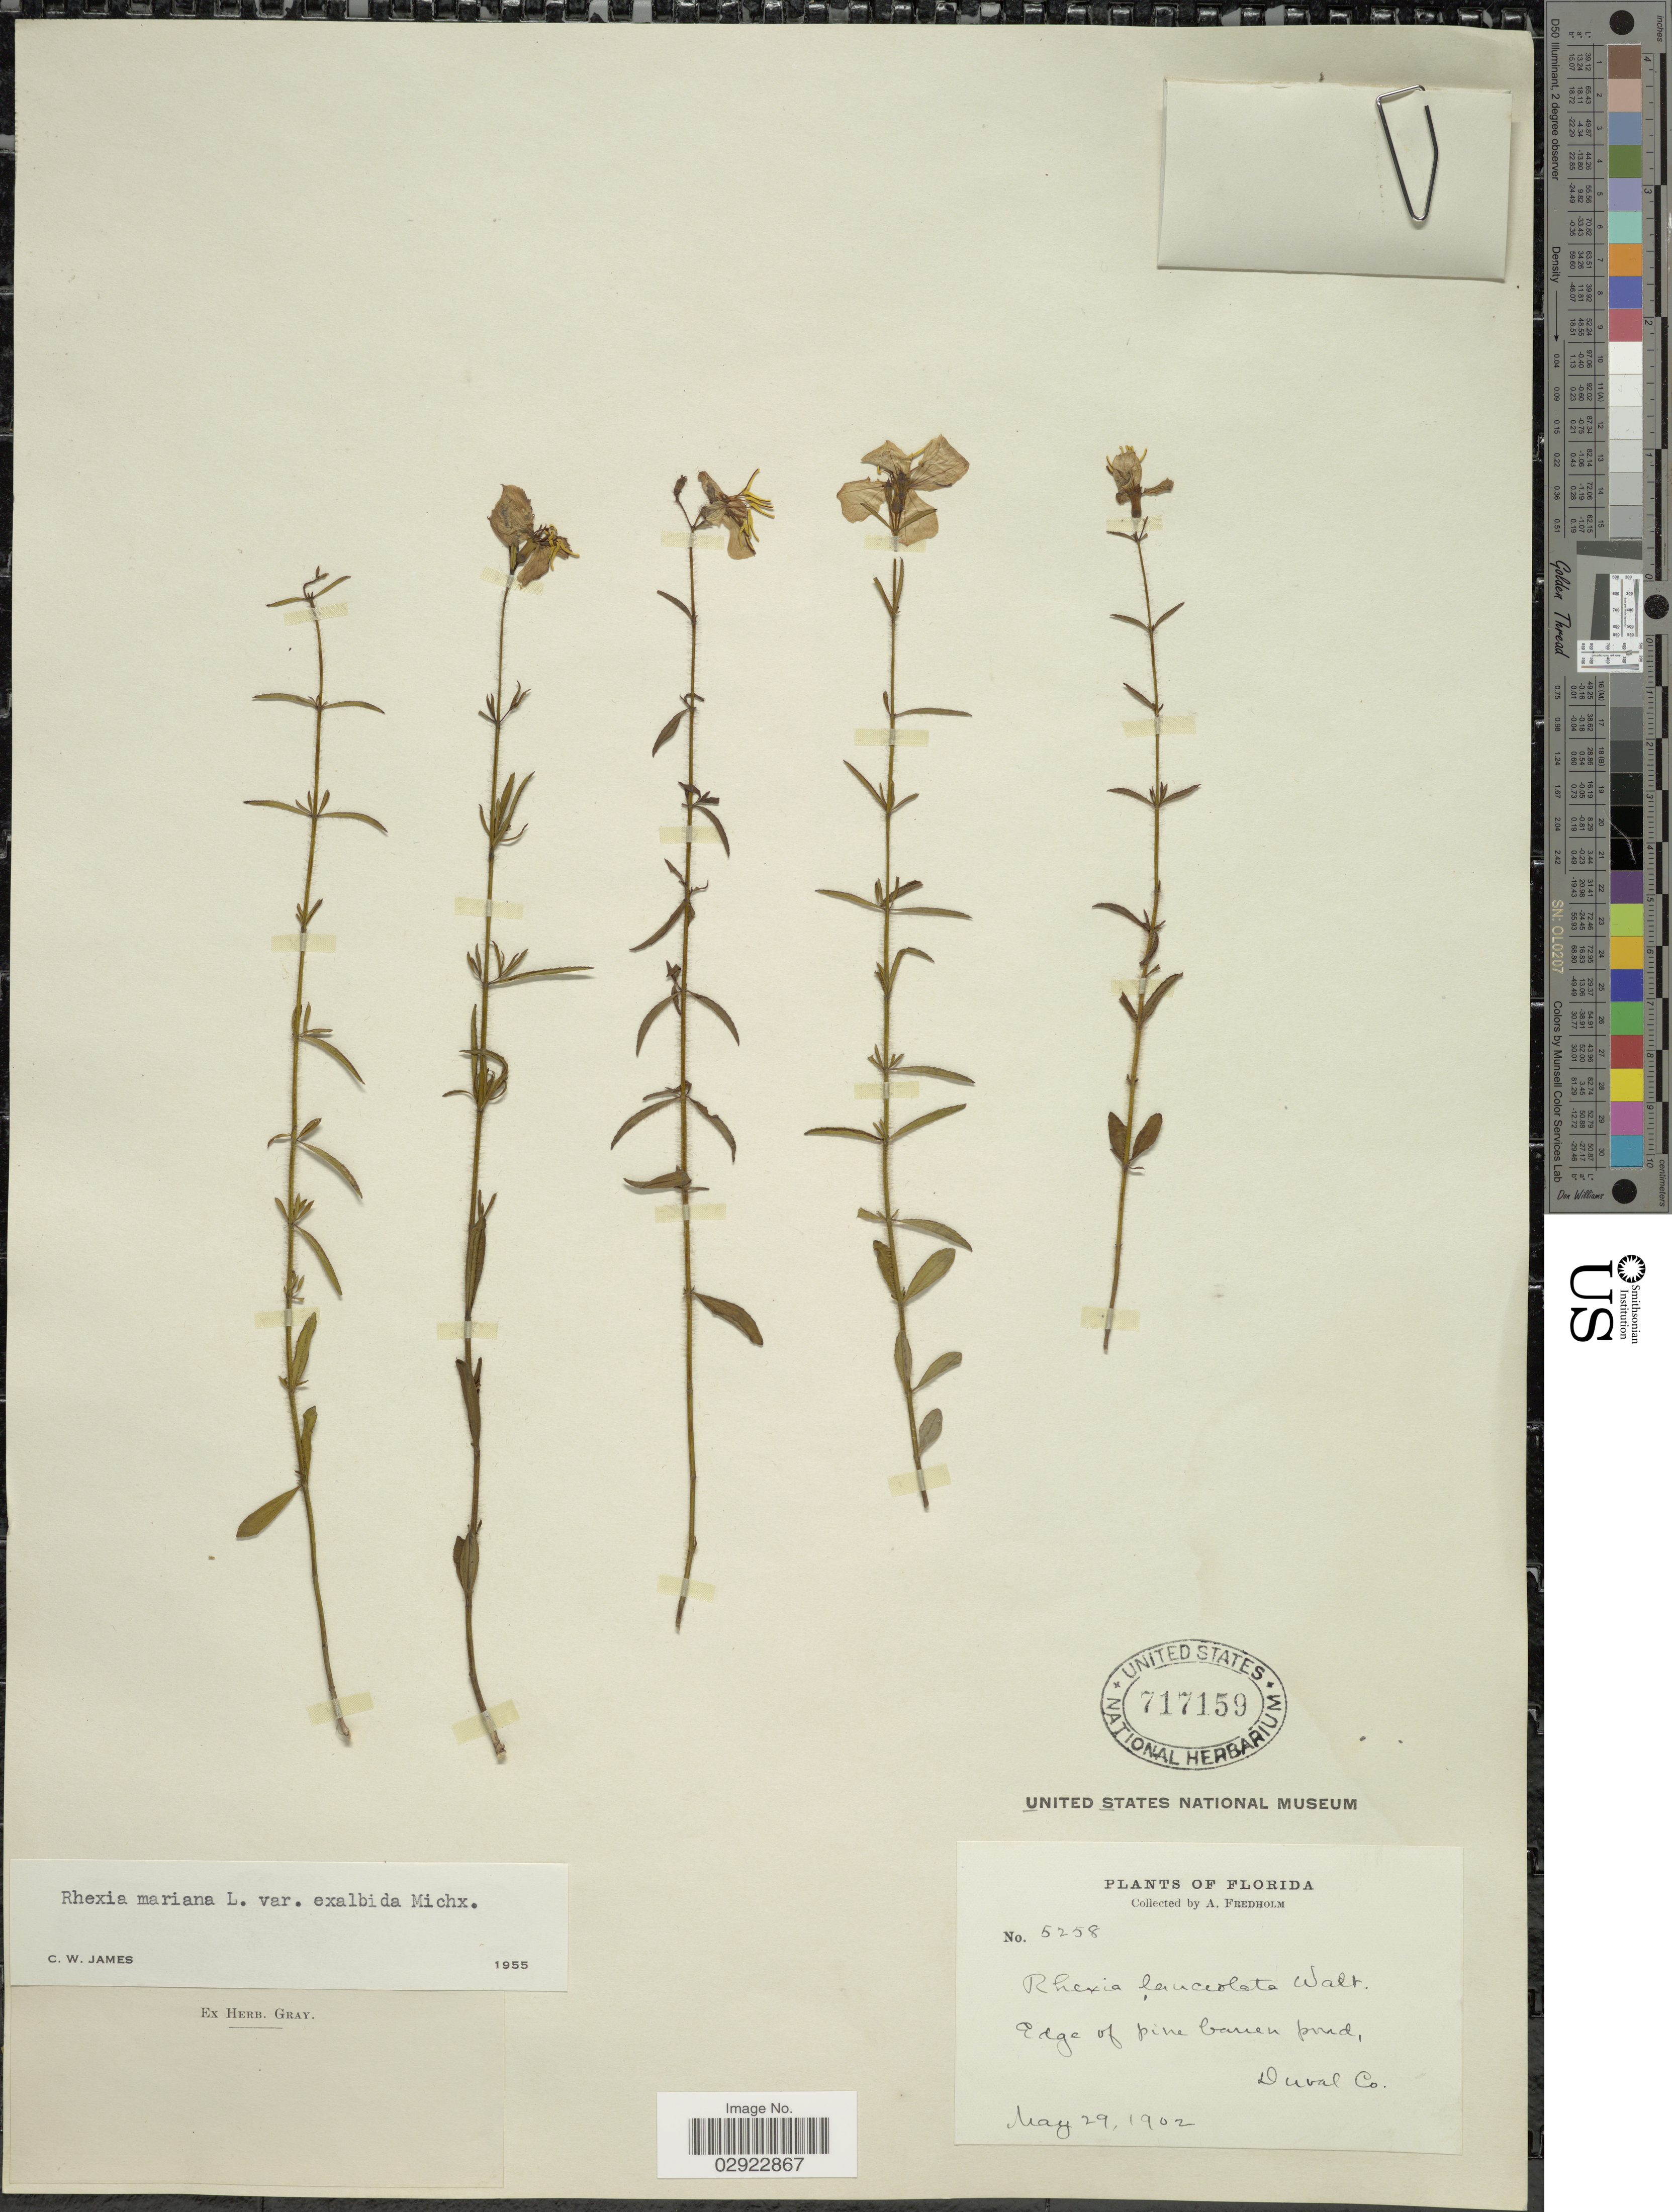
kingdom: Plantae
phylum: Tracheophyta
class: Magnoliopsida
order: Myrtales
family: Melastomataceae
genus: Rhexia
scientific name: Rhexia mariana var. exalbida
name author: Michx.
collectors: A. Fredholm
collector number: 5258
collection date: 1902-05-29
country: United States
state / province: Florida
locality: Edge of pine barren pond, Duval Co.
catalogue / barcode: US 717159